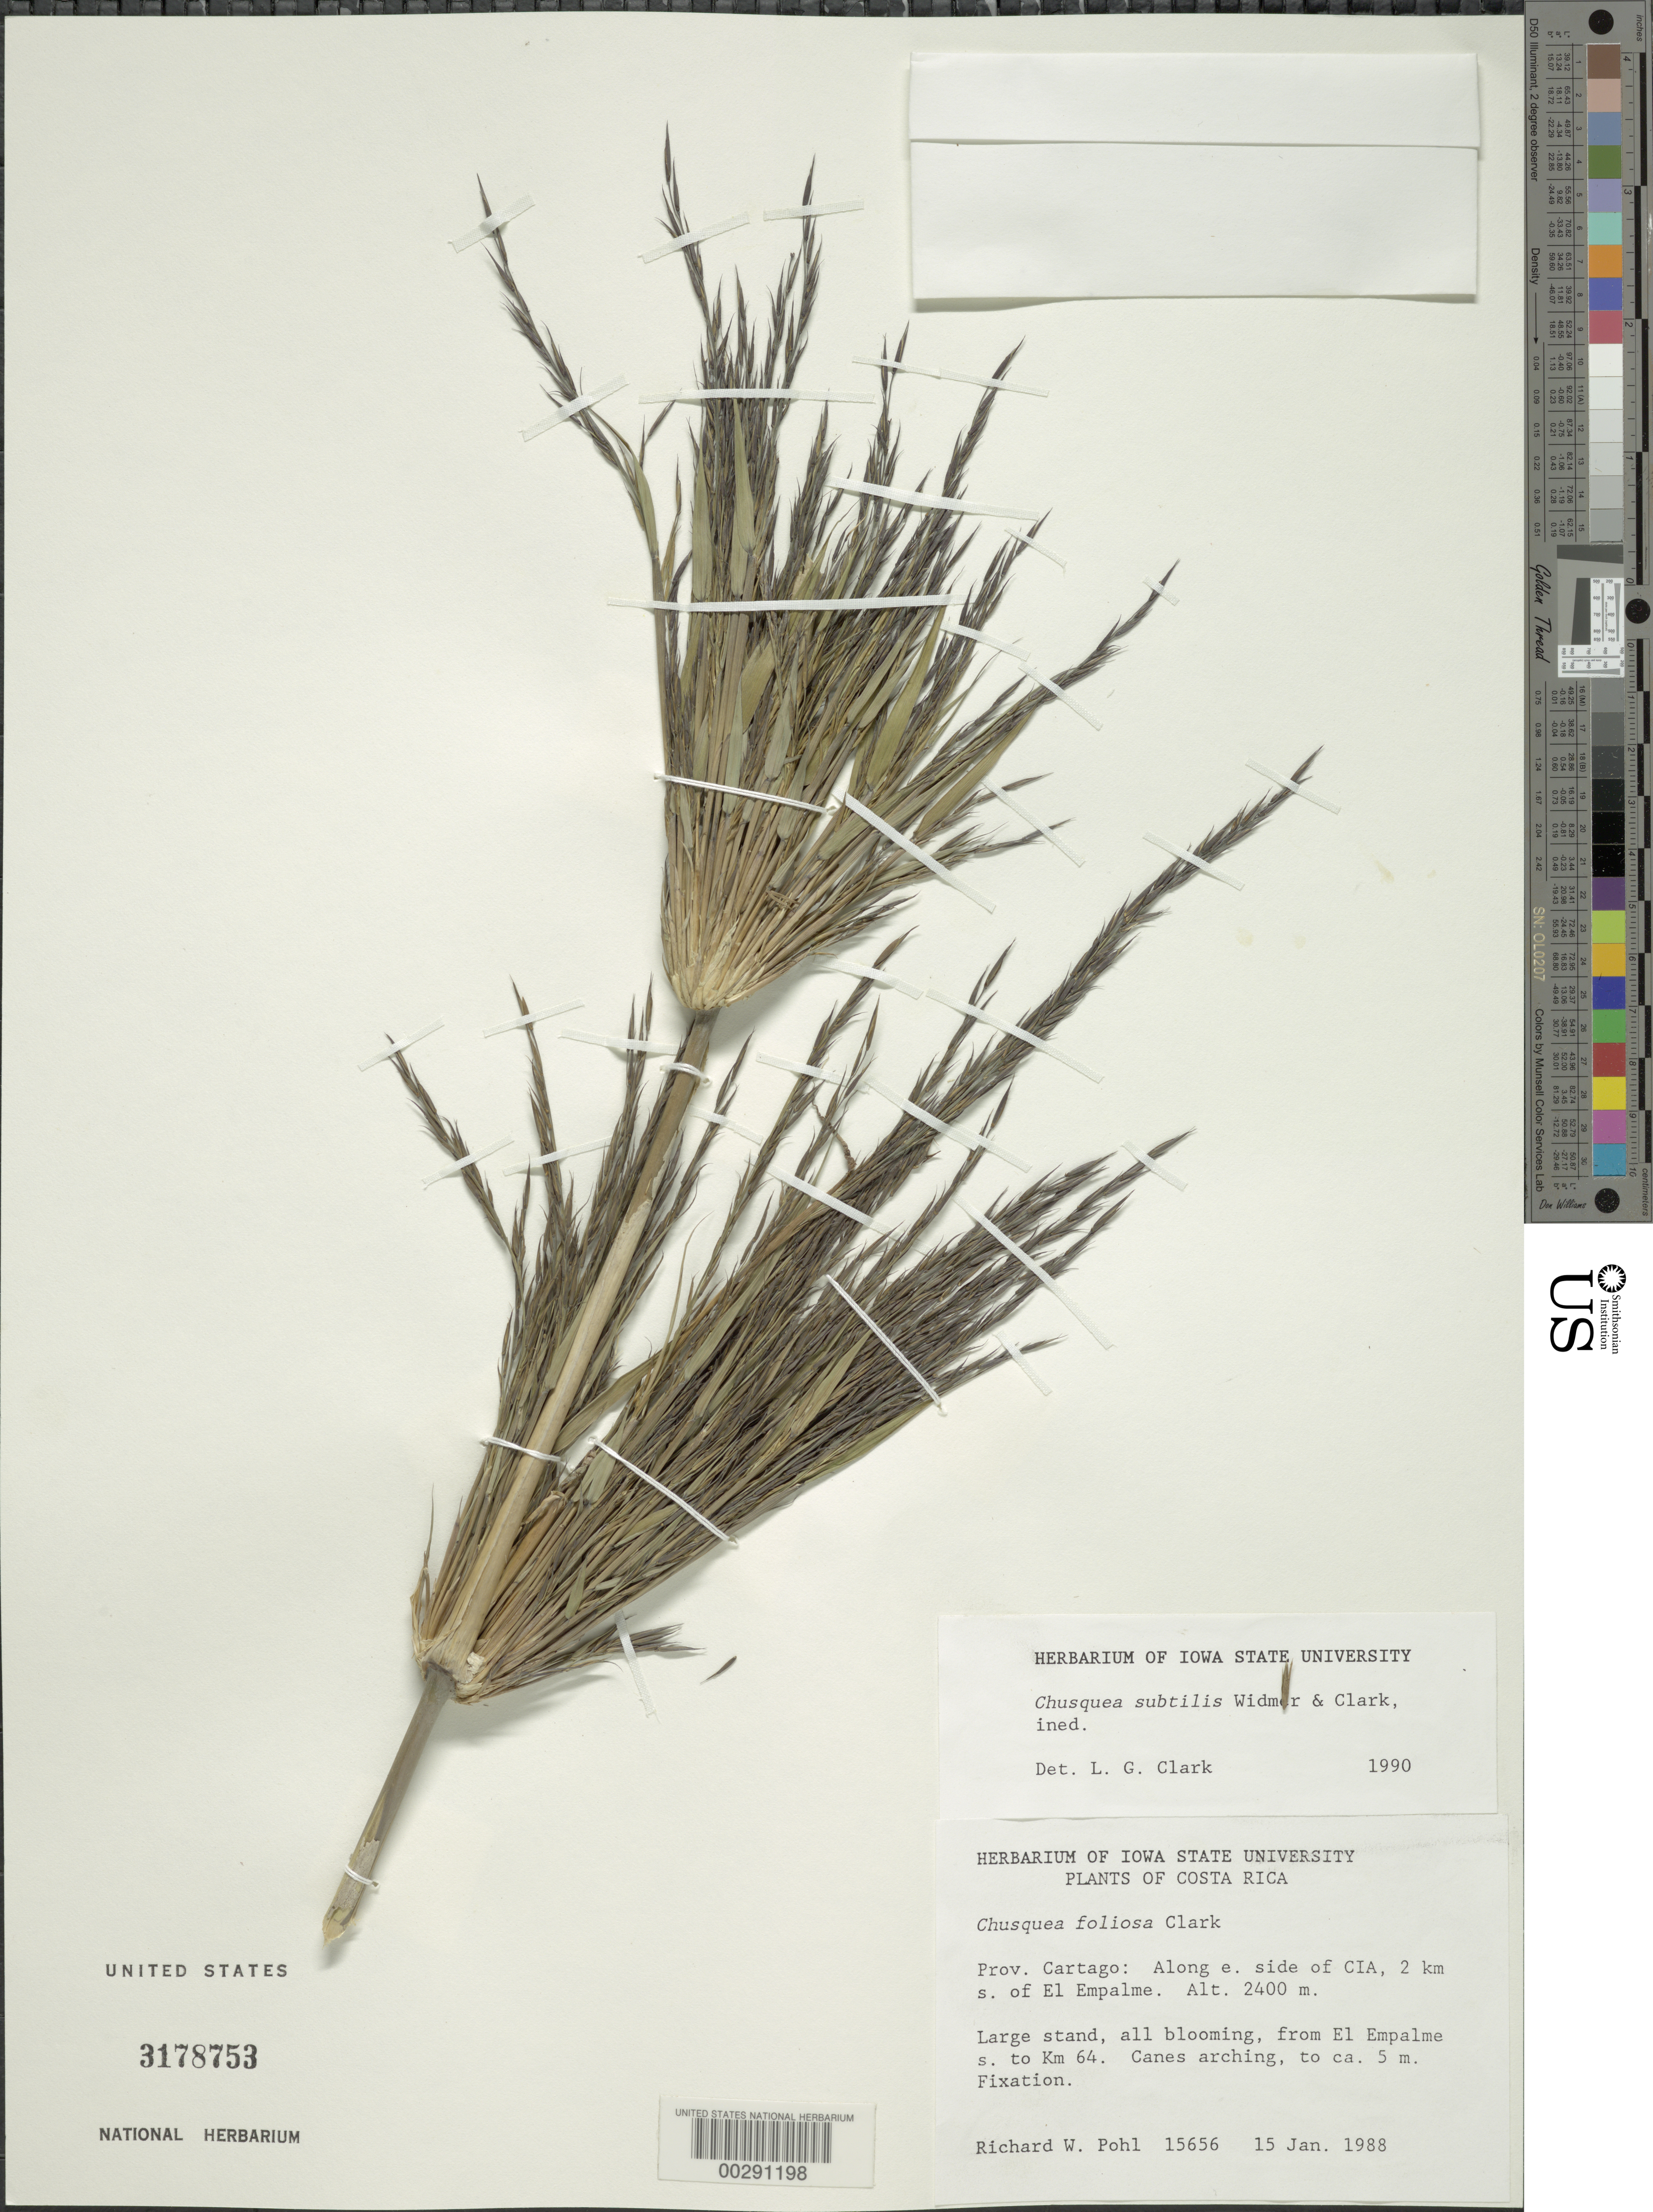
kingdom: Plantae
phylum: Tracheophyta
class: Liliopsida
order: Poales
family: Poaceae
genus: Chusquea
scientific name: Chusquea subtilis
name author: Y. Widmer & L.G. Clark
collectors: R. W. Pohl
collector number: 15656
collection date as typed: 15 Jan 1988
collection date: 1988-01-15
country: Costa Rica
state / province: Cartago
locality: Along E side of Cia, 2 km S of El Empalme; from El Empalme S to km 64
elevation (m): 2400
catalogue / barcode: US 3178753